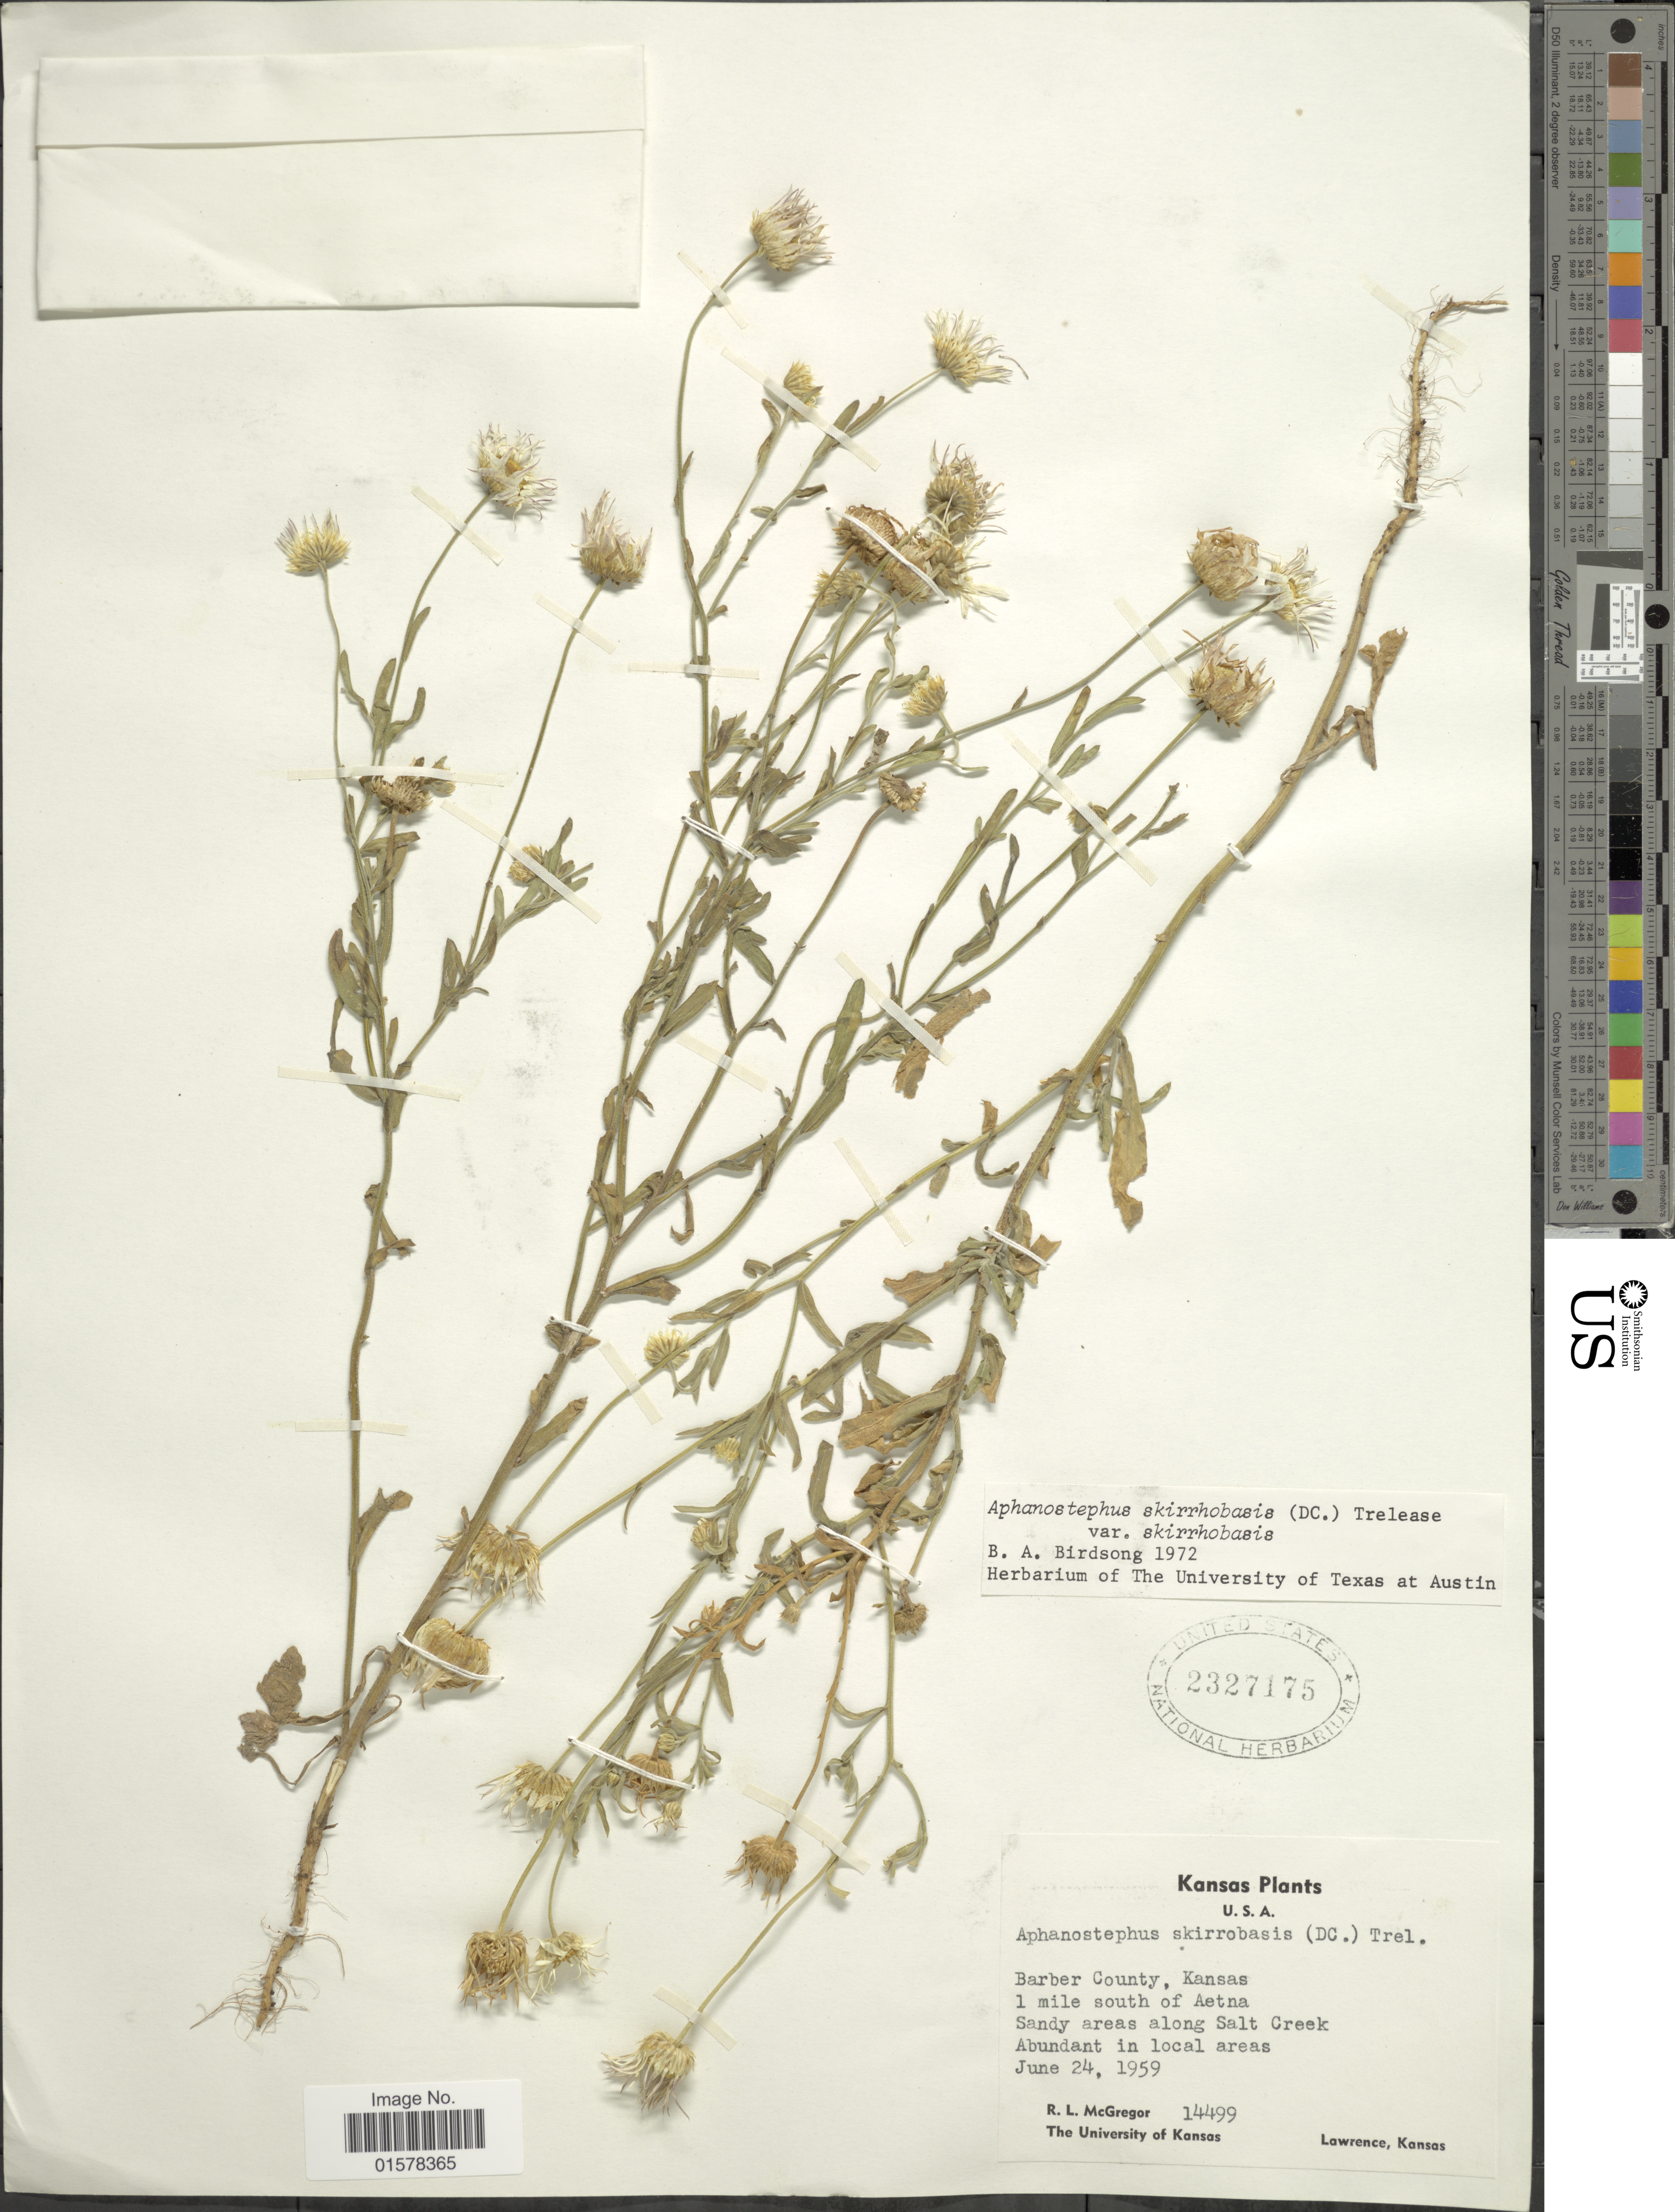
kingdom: Plantae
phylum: Tracheophyta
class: Magnoliopsida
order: Asterales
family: Asteraceae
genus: Aphanostephus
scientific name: Aphanostephus skirrhobasis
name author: (DC.) Trel. ex Coville & Branner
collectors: R. McGregor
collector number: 14499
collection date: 1959-06-24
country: United States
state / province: Kansas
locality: Barber County, Kansas. 1 mile south of Aetna. Sandy areas along Salt Creek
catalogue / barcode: US 2327175